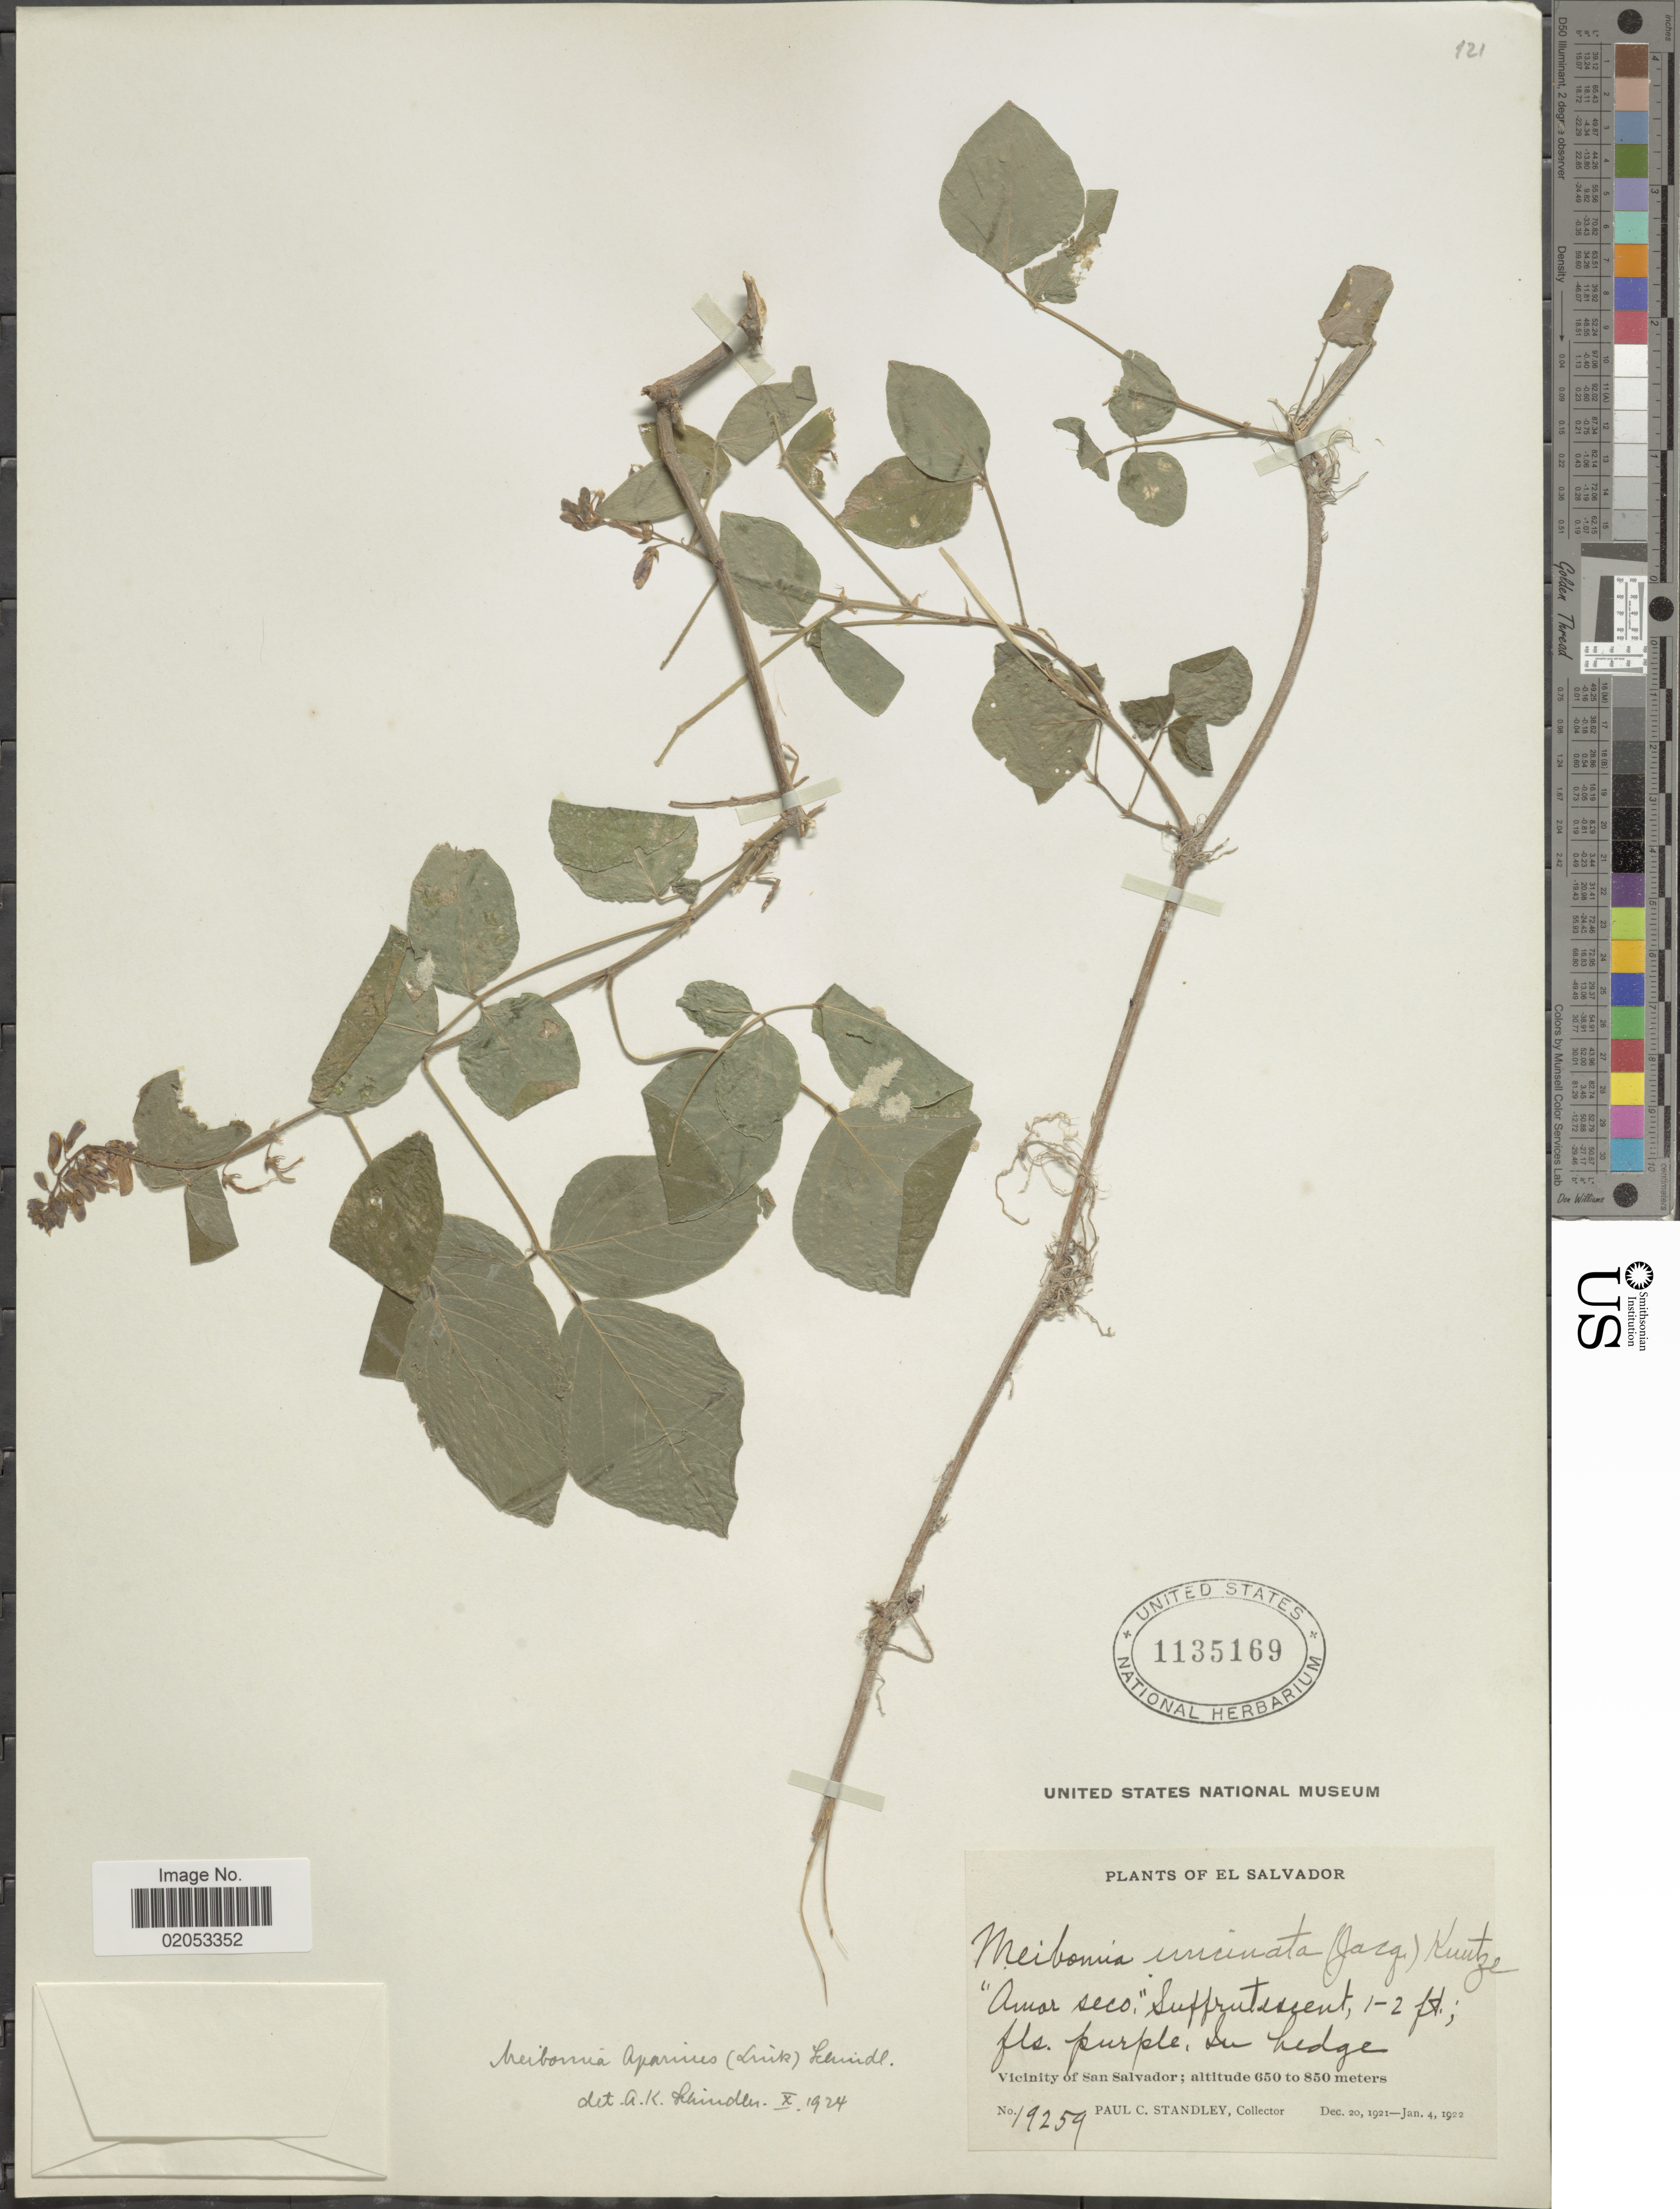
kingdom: Plantae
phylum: Tracheophyta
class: Magnoliopsida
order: Fabales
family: Fabaceae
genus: Desmodium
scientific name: Desmodium aparines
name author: (Link) DC.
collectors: P. C. Standley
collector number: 19259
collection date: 1921-12-20/1922-01-04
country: El Salvador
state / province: San Salvador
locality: Vicinity of San Salvador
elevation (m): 650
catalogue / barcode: US 1135169